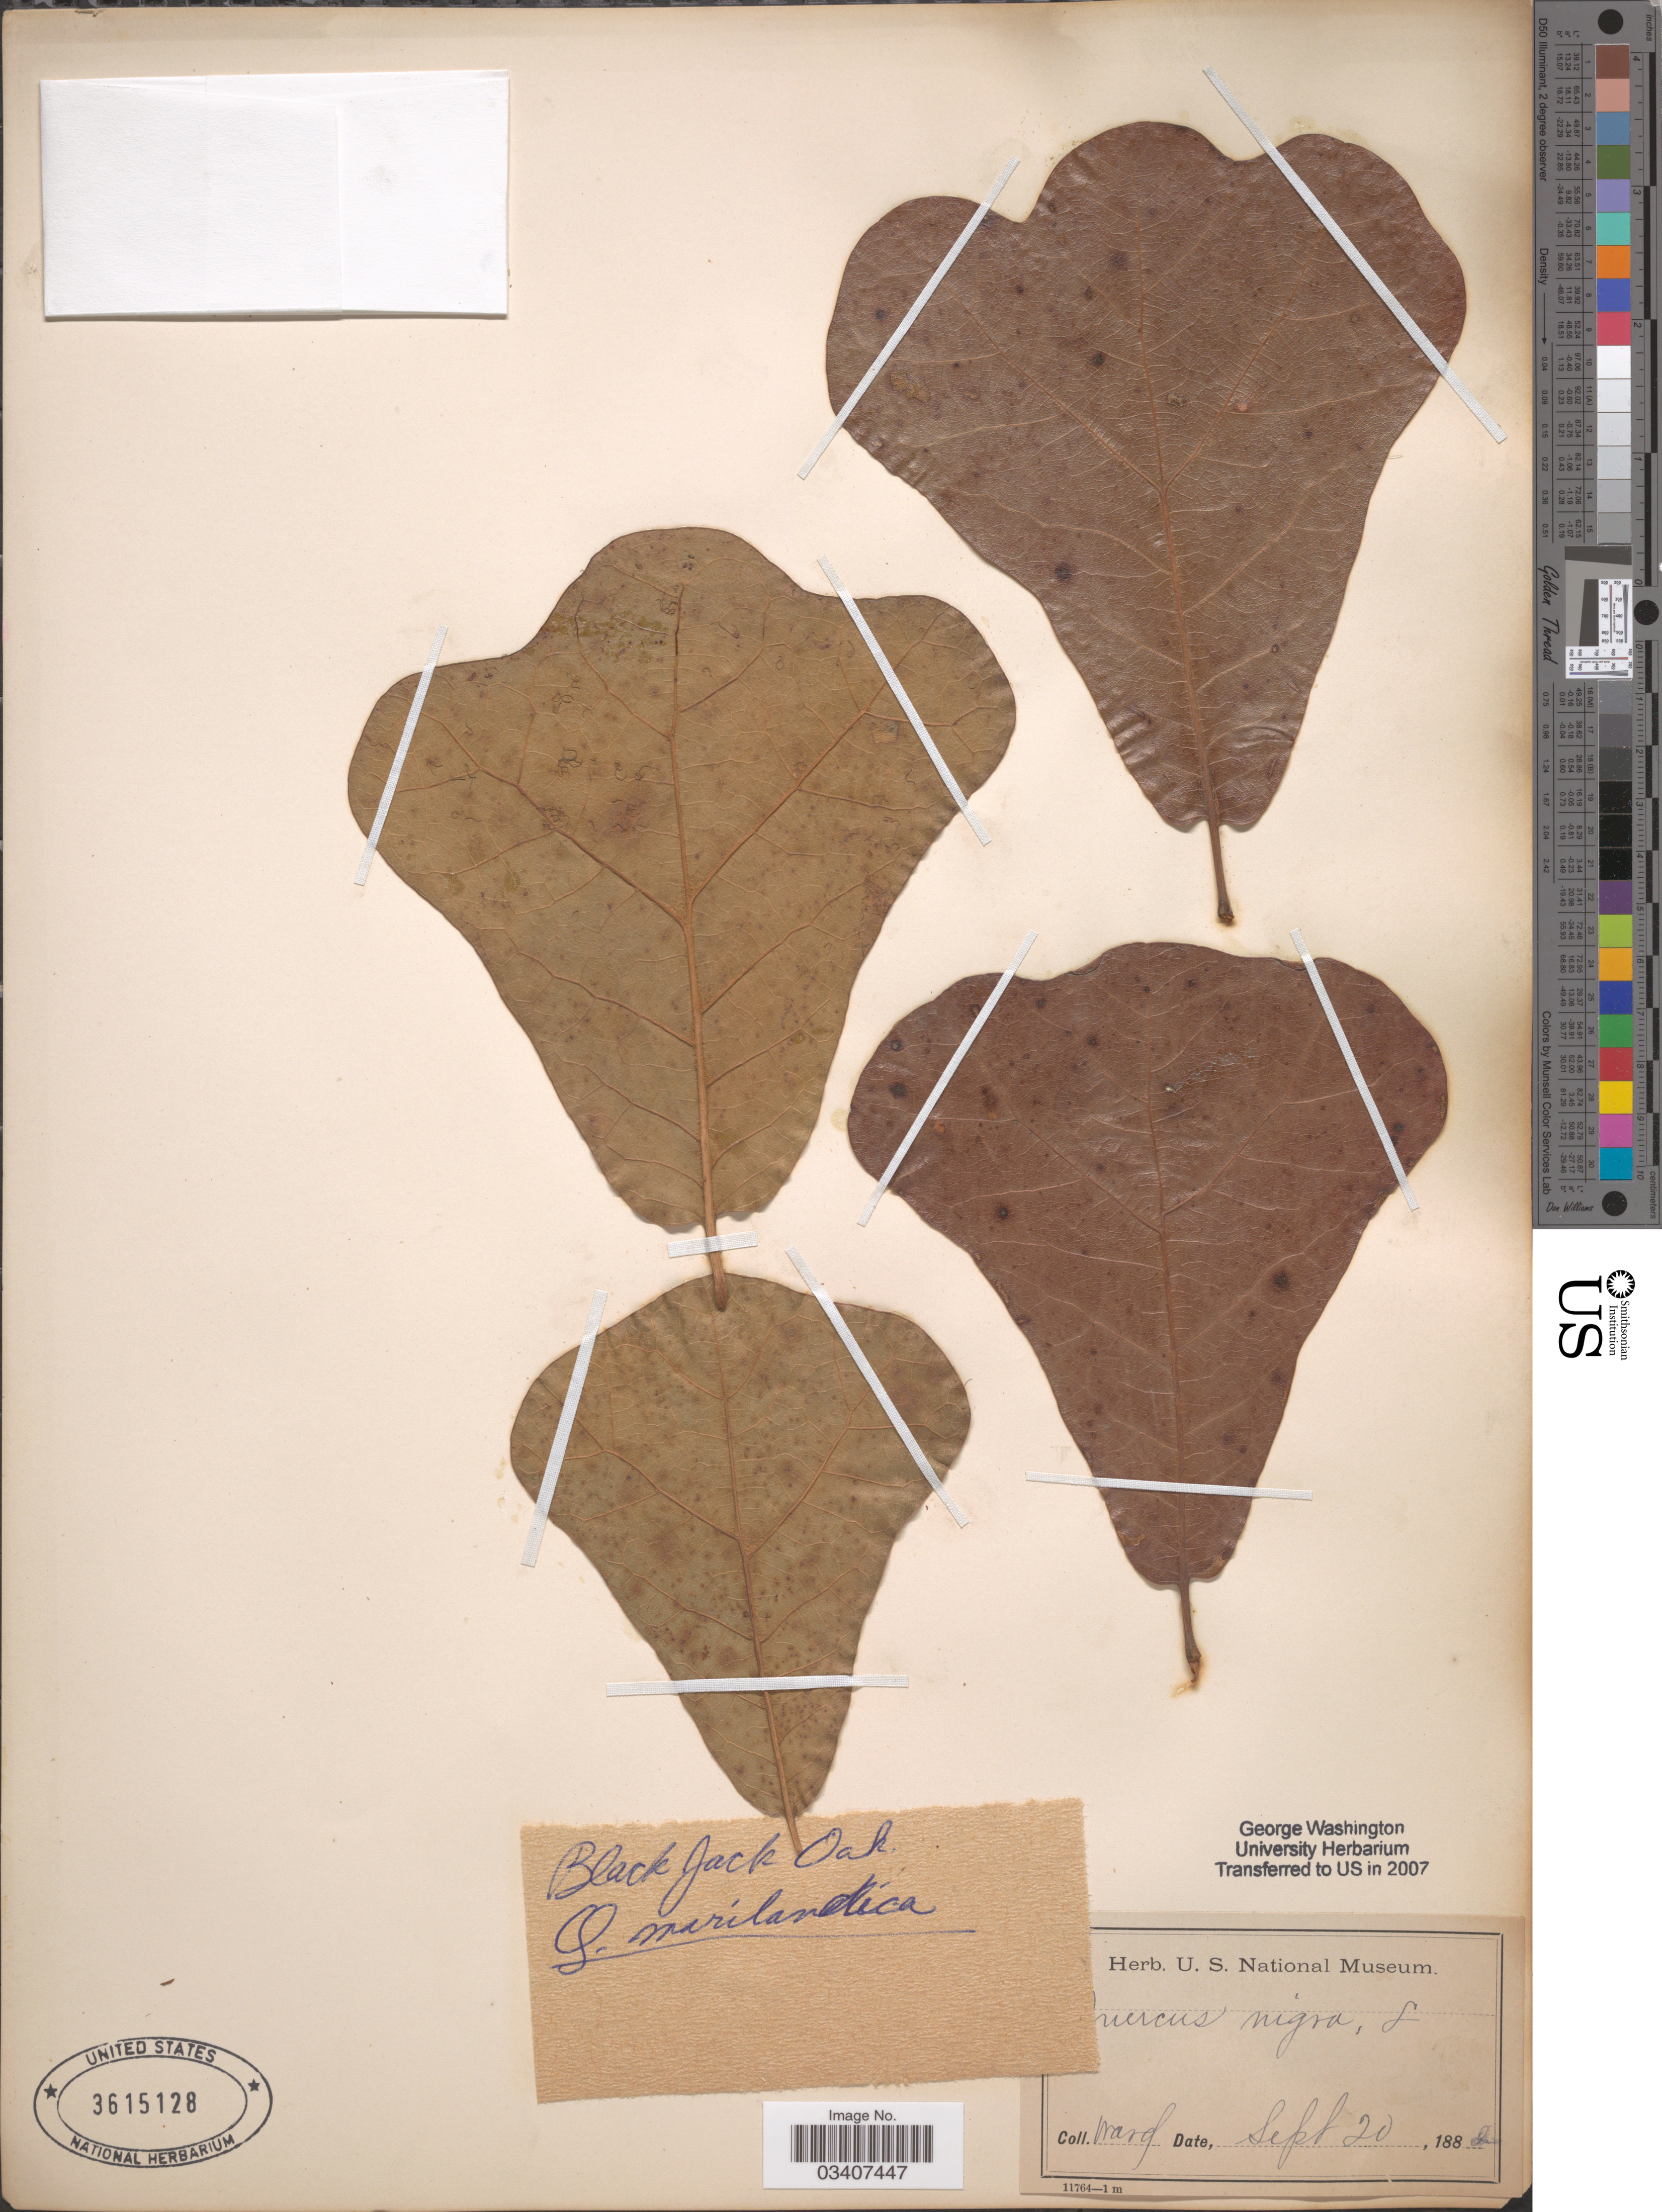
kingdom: Plantae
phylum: Tracheophyta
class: Magnoliopsida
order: Fagales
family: Fagaceae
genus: Quercus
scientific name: Quercus nigra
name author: L.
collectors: -- Ward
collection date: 1882-09-20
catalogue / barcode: US 3615128